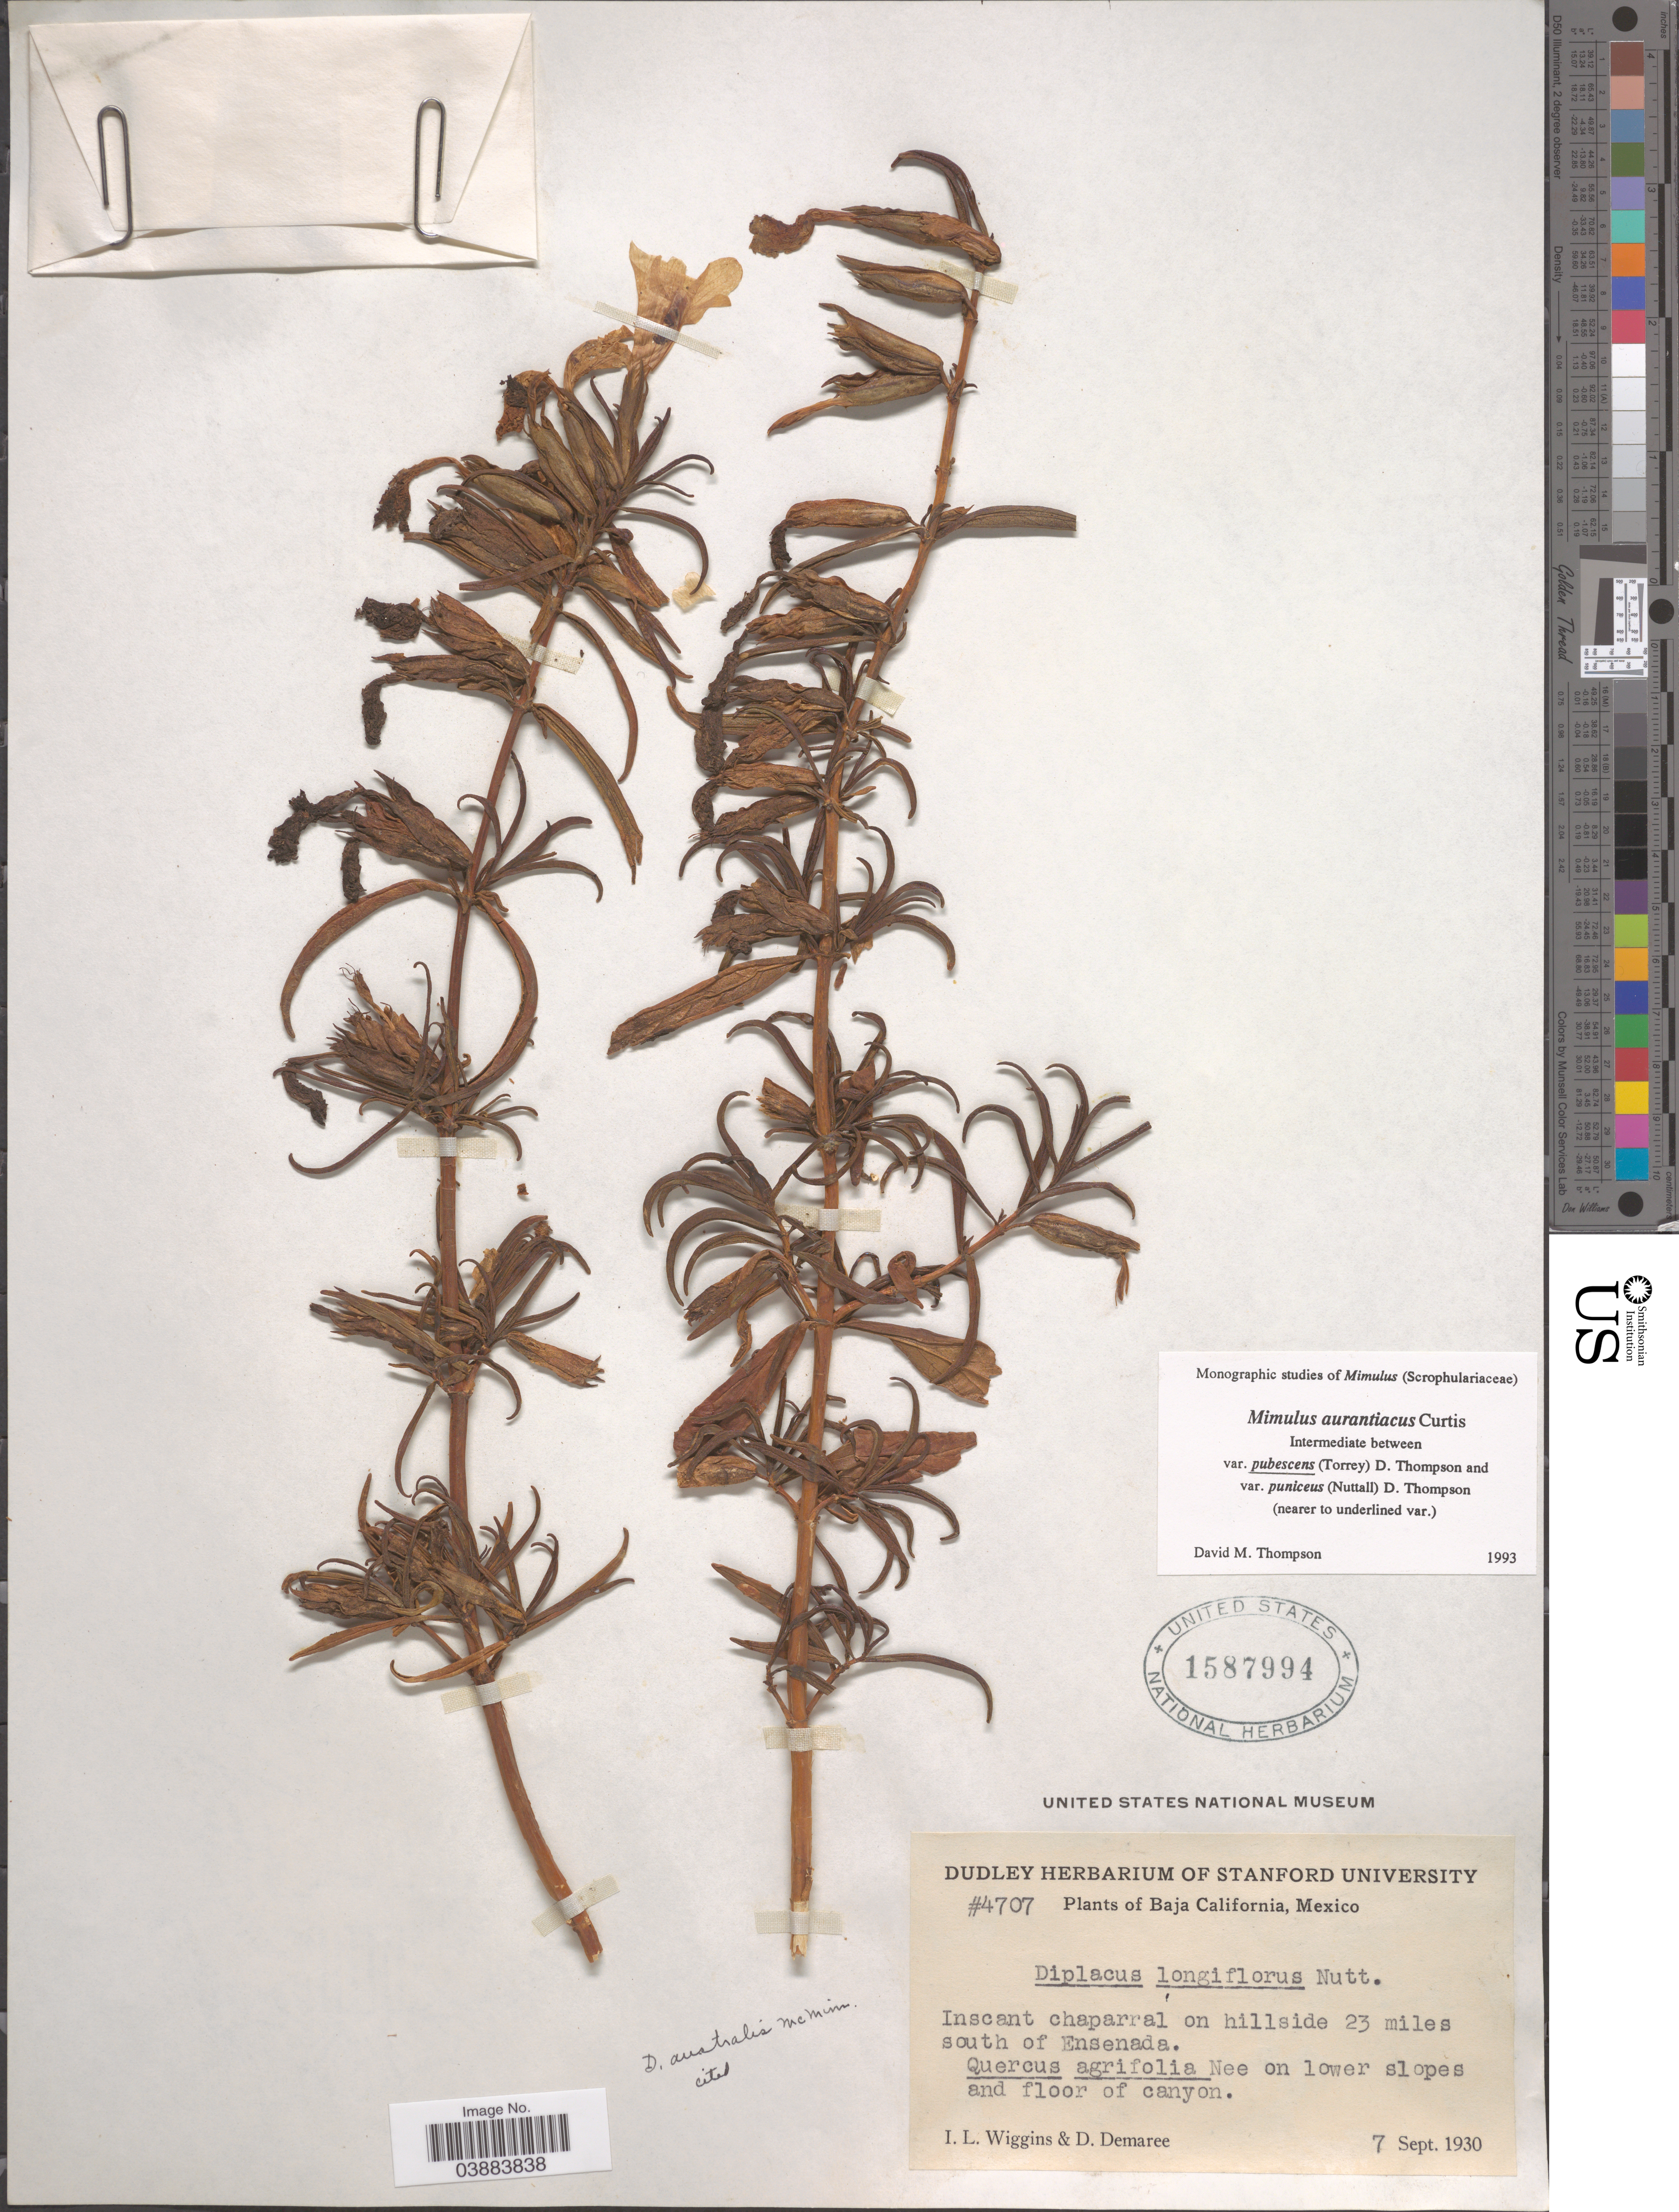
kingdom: Plantae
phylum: Tracheophyta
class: Magnoliopsida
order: Lamiales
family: Phrymaceae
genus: Diplacus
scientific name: Diplacus aurantiacus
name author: (Curtis) Jeps.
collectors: I. L. Wiggins & D. Demaree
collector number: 4707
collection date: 1930-09-07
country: Mexico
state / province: Baja California Norte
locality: On hillside 23 miles south of Ensenada.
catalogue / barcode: US 1587994